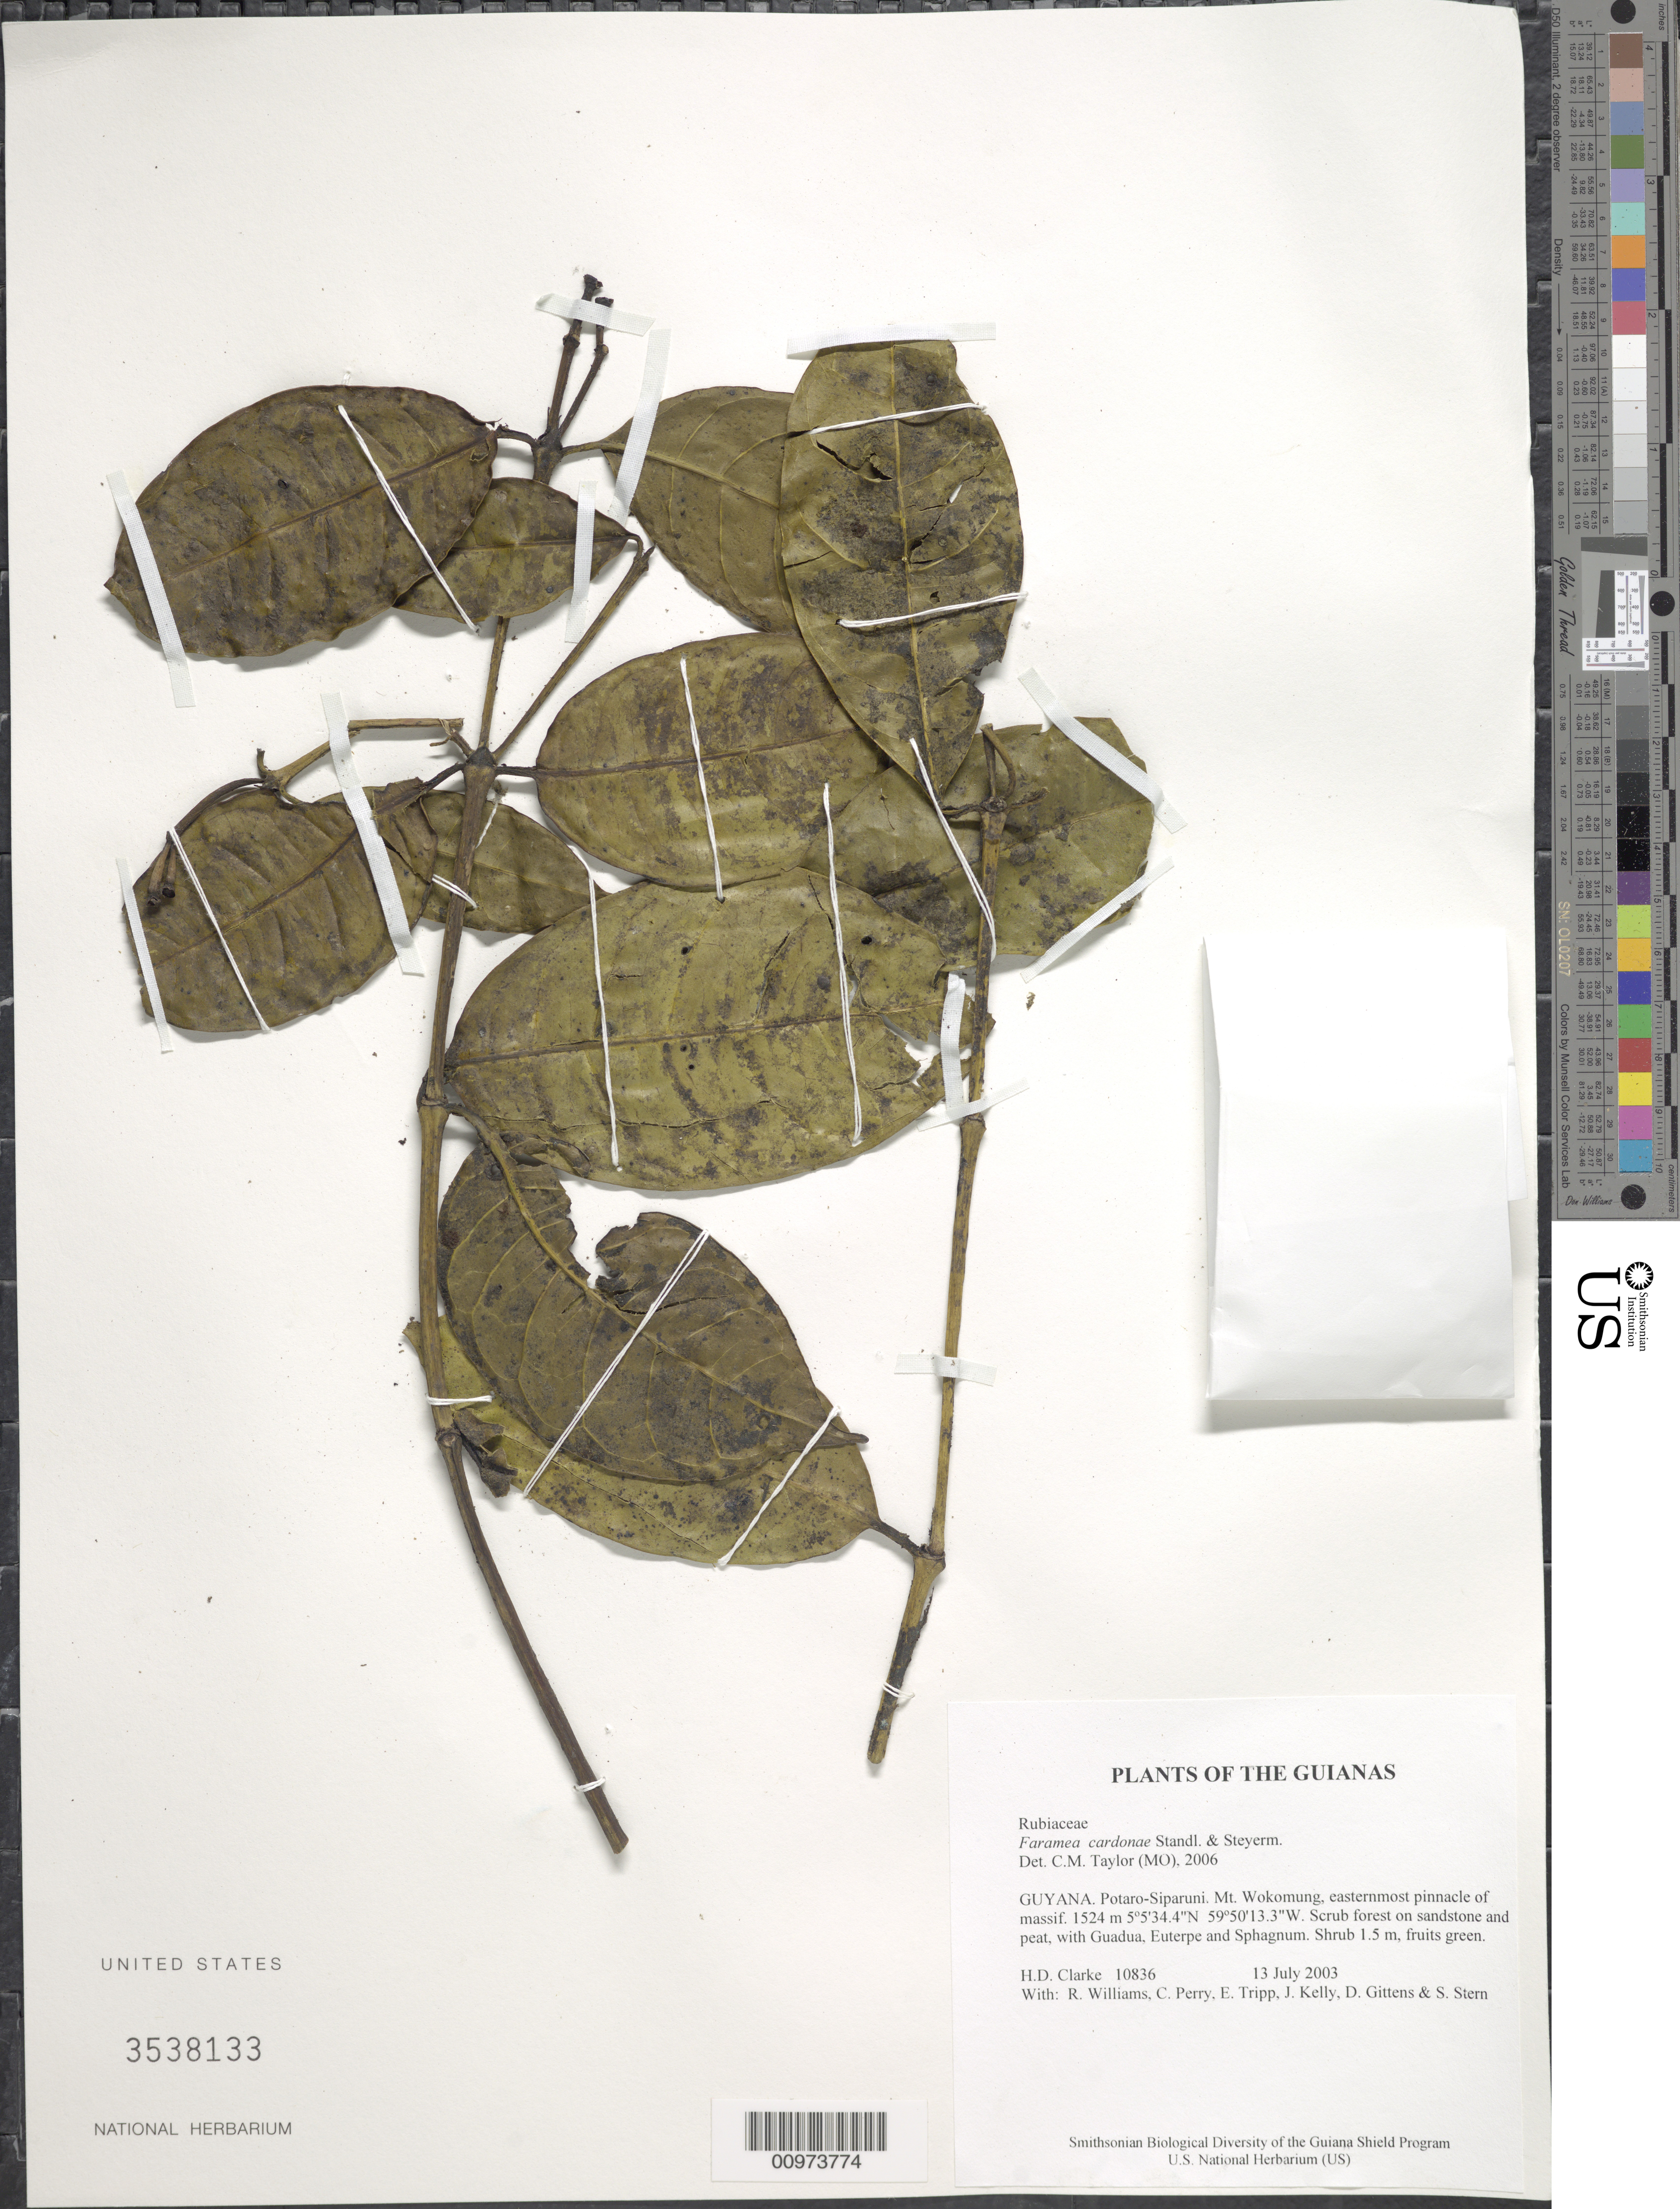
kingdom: Plantae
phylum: Tracheophyta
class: Magnoliopsida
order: Gentianales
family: Rubiaceae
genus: Faramea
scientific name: Faramea cardonae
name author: Standl. & Steyerm.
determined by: Taylor, Charlotte M.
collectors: H. D. Clarke, R. Williams, C. Perry, E. Tripp, J. Kelly, D. Gittens & S. R. Stern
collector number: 10836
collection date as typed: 13 July 2003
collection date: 2003-07-13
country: Guyana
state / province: Potaro-Siparuni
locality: Mt. Wokomung, easternmost pinnacle of massif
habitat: Scrub forest on sandstone and peat, with Guadua, Euterpe and Sphagnum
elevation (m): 1524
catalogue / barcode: US 3538133